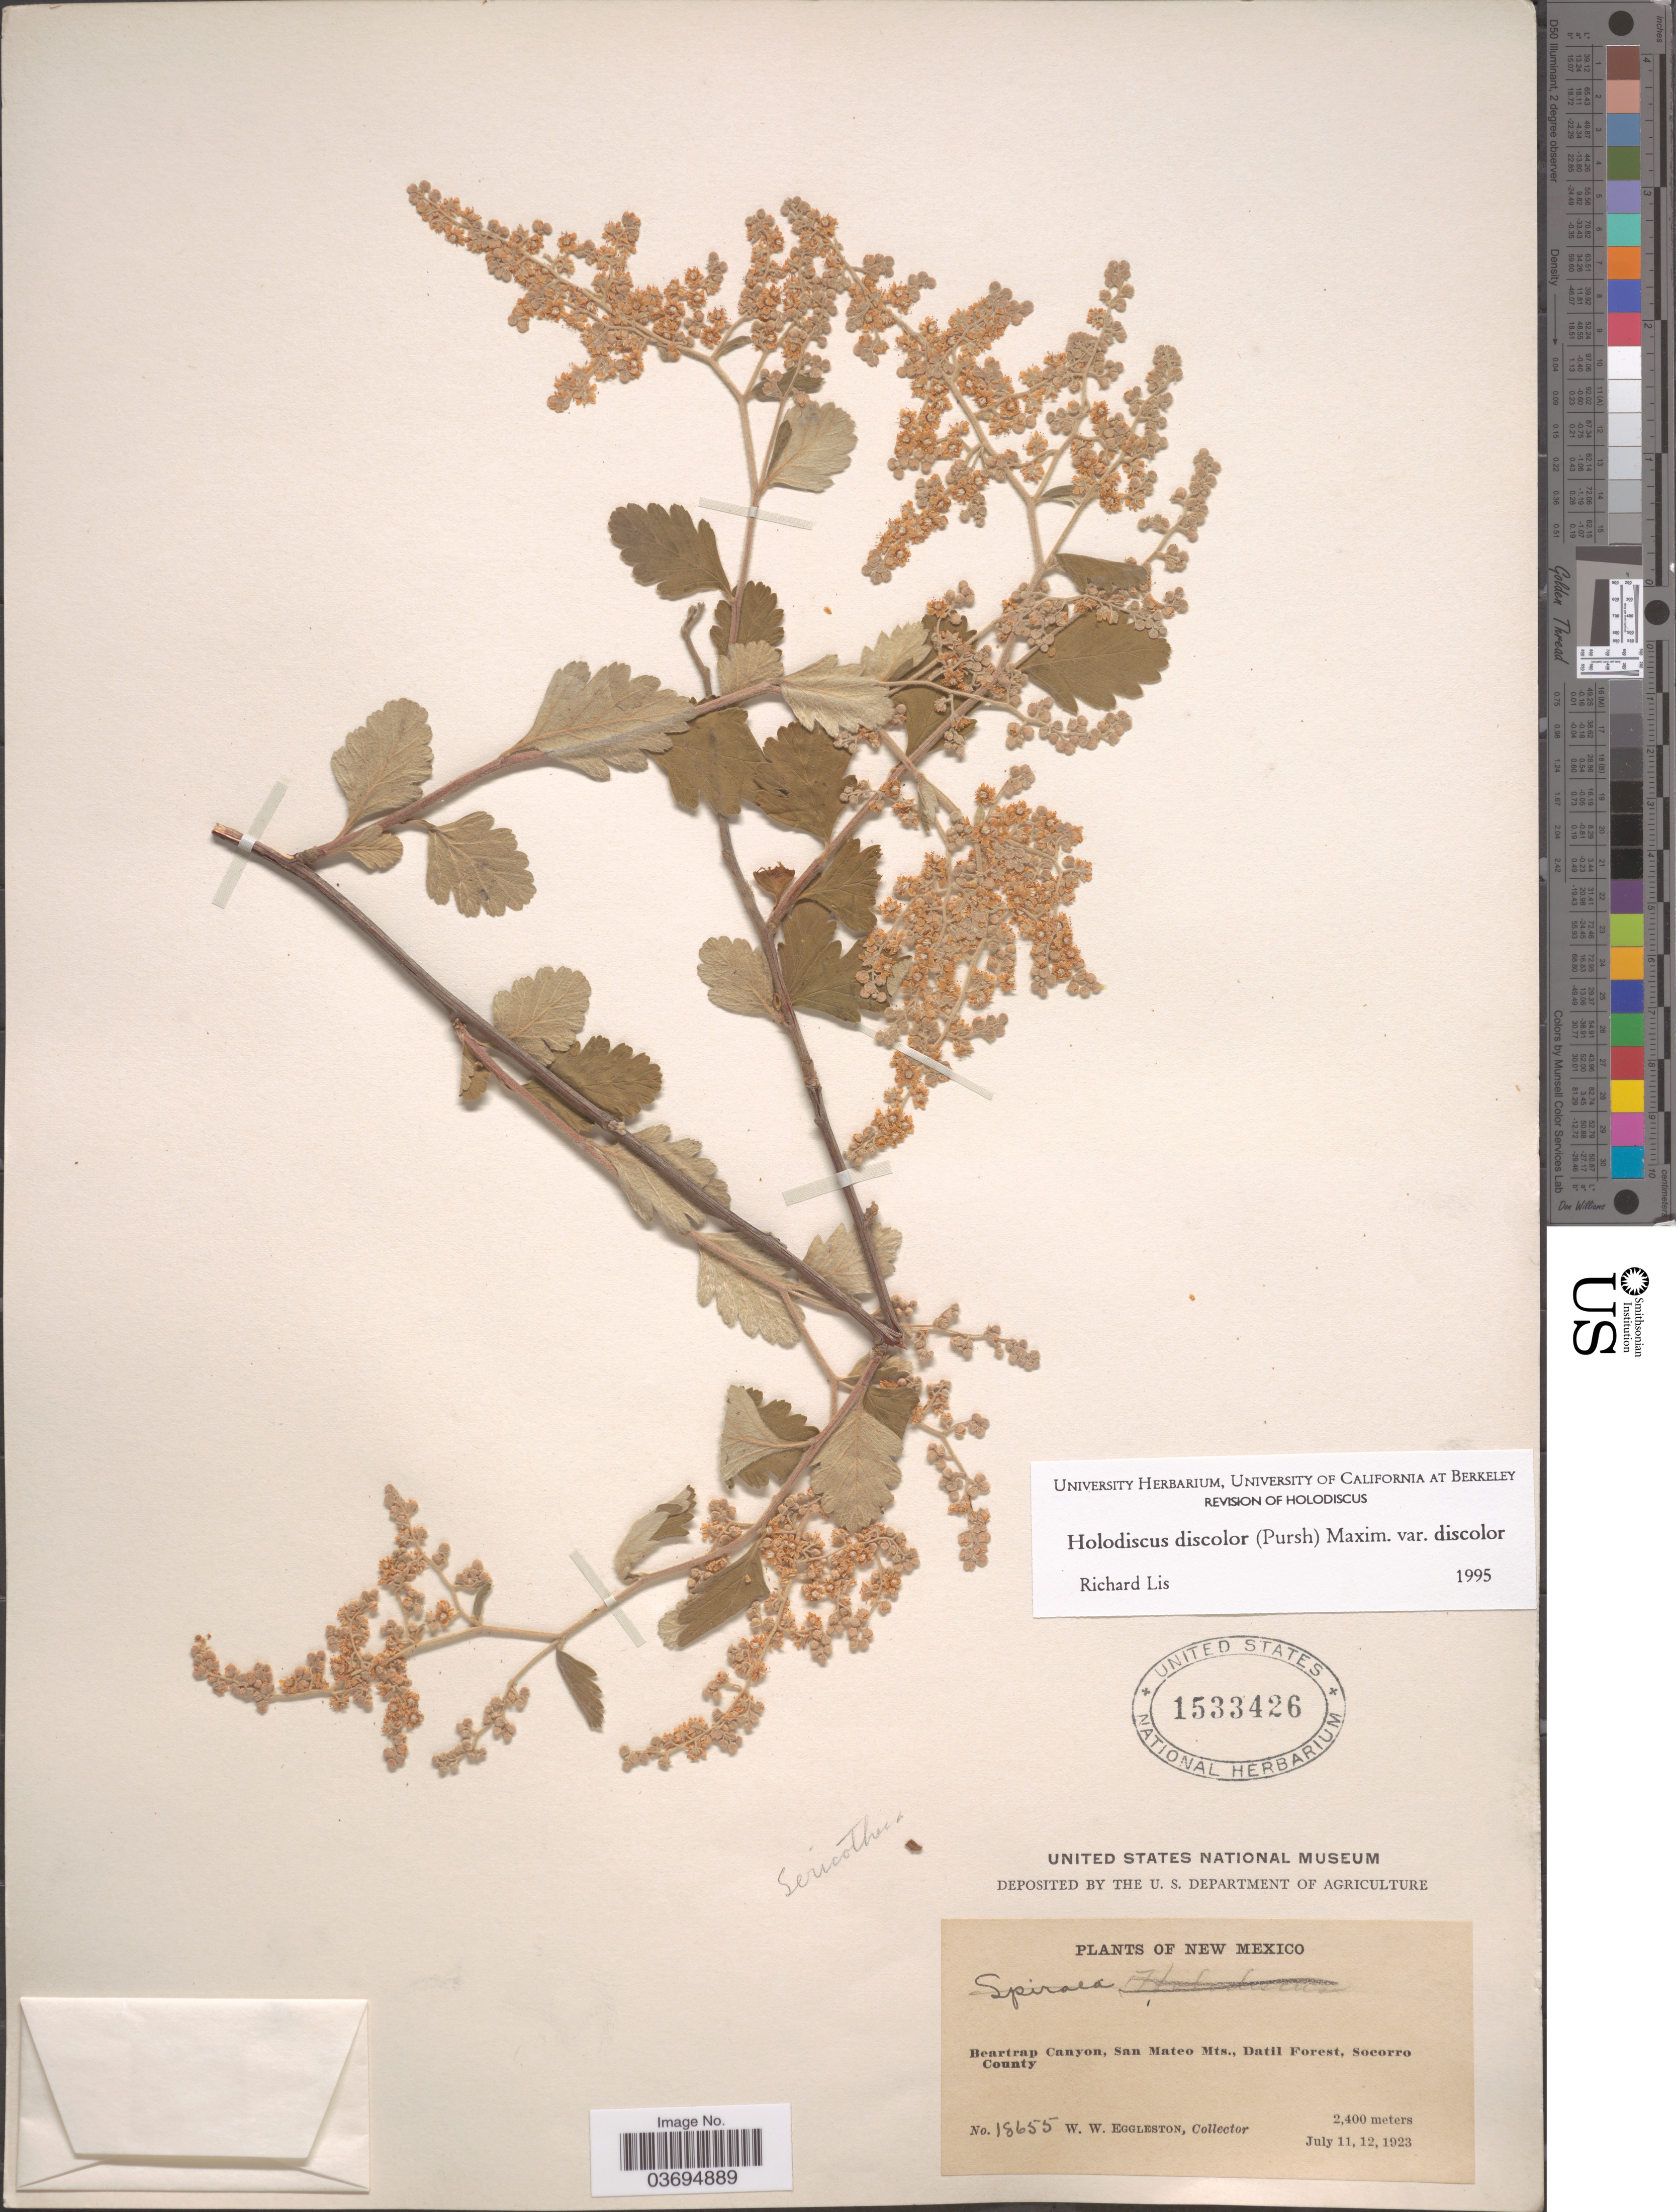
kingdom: Plantae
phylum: Tracheophyta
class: Magnoliopsida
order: Rosales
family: Rosaceae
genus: Holodiscus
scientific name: Holodiscus discolor var. discolor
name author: (Pursh) Maxim.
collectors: W. W. Eggleston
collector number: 18655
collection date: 1923-07-11/1923-07-12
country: United States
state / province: New Mexico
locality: Beartrap Canyon, San Mateo Mts., Datil Forest, Socorro County.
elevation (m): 2400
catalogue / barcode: US 1533426